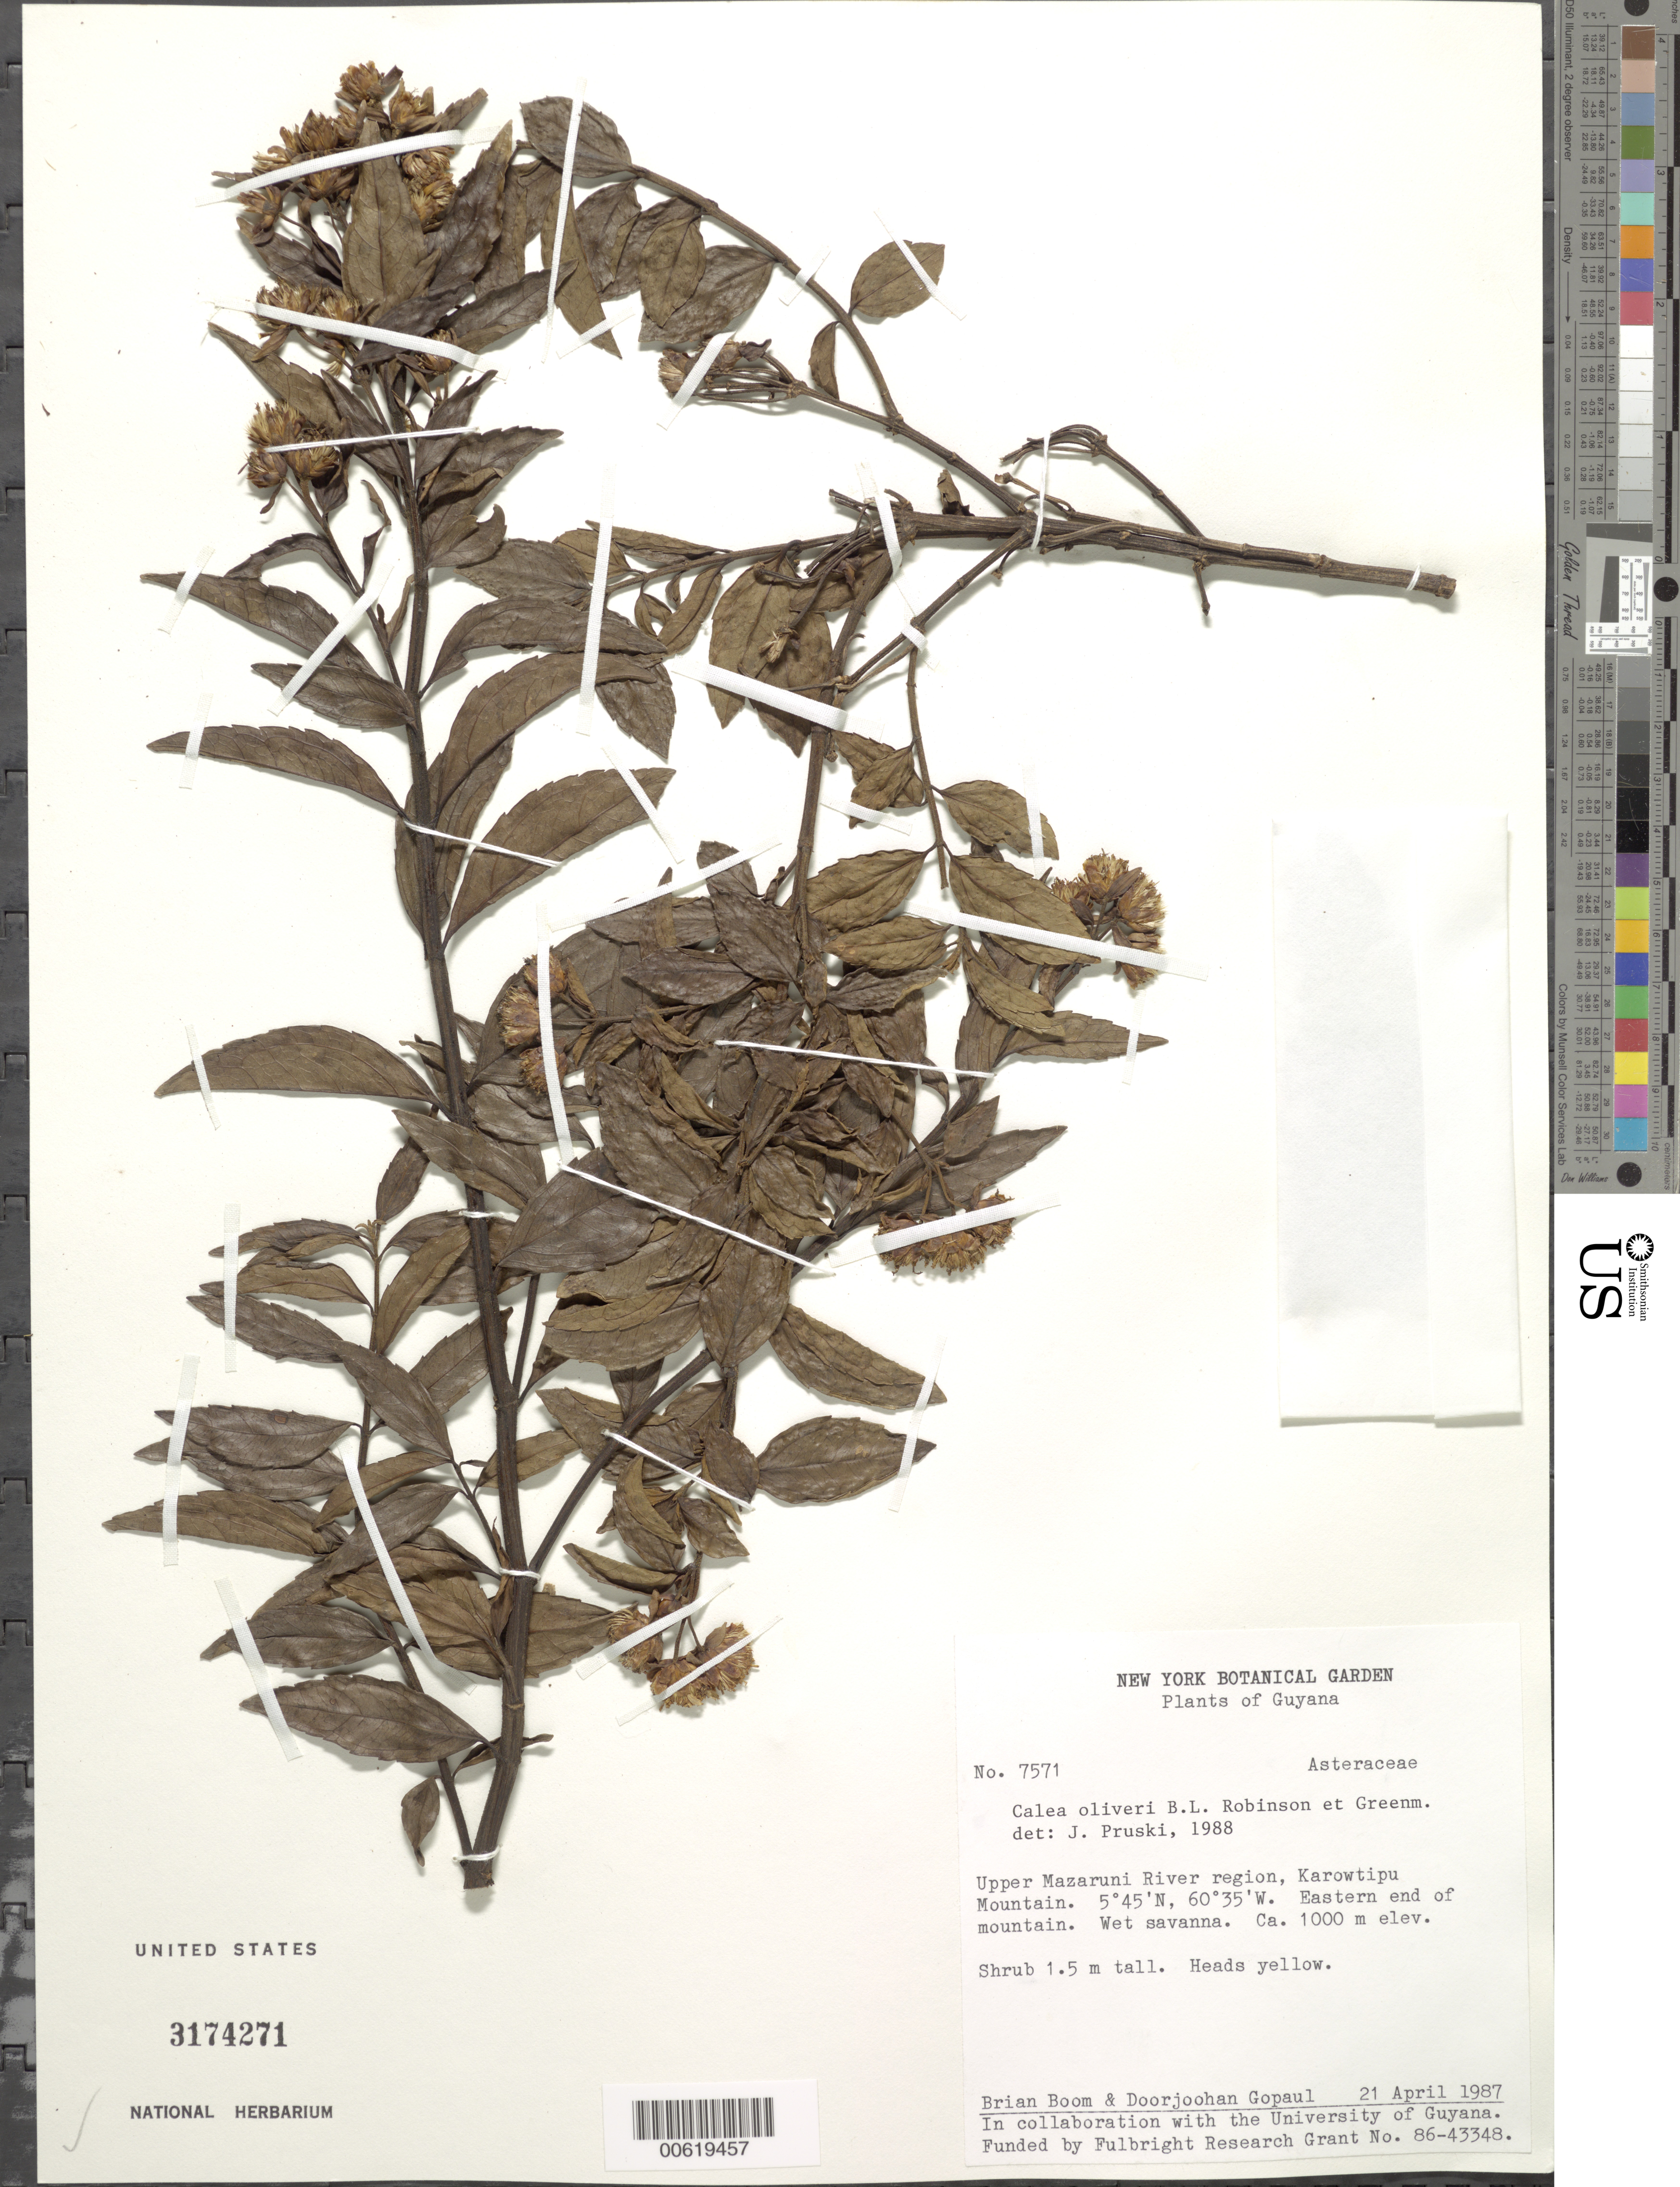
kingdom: Plantae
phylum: Tracheophyta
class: Magnoliopsida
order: Asterales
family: Asteraceae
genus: Calea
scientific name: Calea oliveri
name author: B.L. Rob. & Greenm.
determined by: Pruski, J. F.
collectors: B. M. Boom & D. Gopaul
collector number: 7571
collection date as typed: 21-Apr-87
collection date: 1987-04-21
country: Guyana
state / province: Cuyuni-Mazaruni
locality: Karowtipu Mt., upper Mazaruni R. region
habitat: Wet savanna, E end of Mt.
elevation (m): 1000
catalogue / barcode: US 3174271